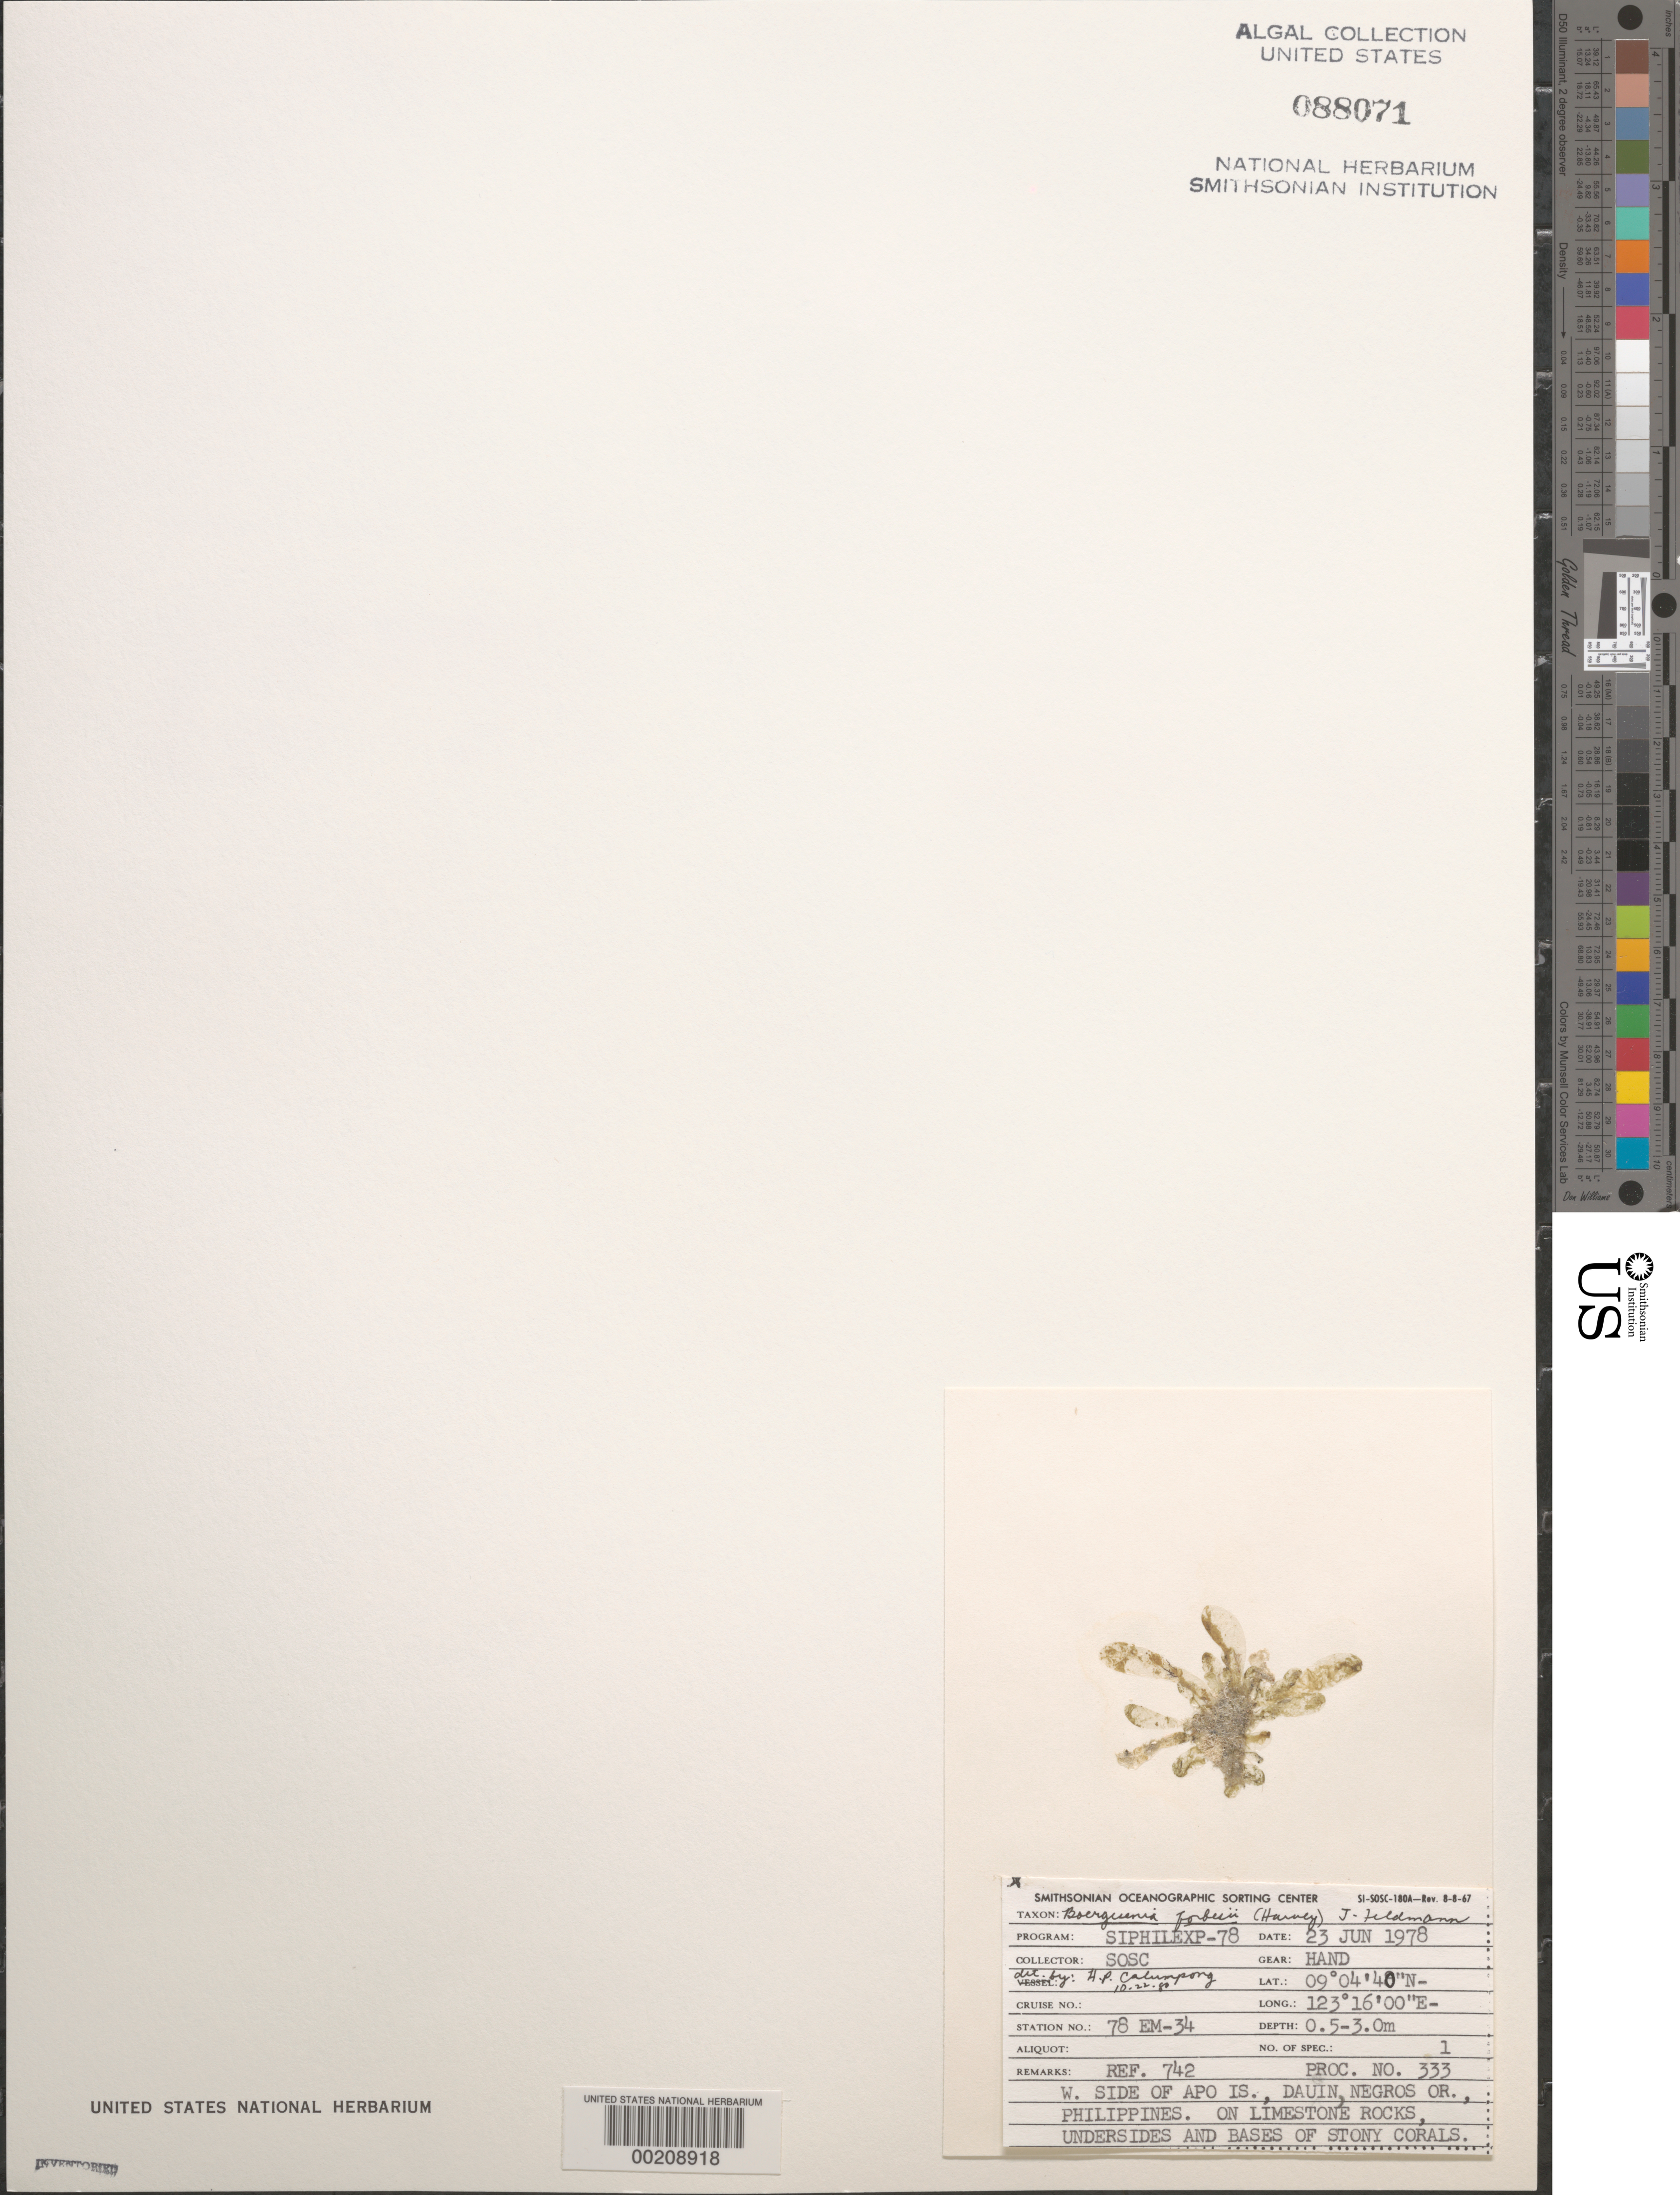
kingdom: Plantae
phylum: Chlorophyta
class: Ulvophyceae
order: Siphonocladales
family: Siphonocladaceae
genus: Boergesenia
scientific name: Boergesenia forbesii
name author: (Feldmann) Harv.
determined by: Calumpong, H. P.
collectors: SOSC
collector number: Station 78 Em-34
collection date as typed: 23 Jun 1978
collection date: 1978-06-23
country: Philippines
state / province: Central Visayas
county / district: Negros Oriental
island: Apo Island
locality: Apo Island, Dauin, Negros Oriental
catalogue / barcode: US 88071